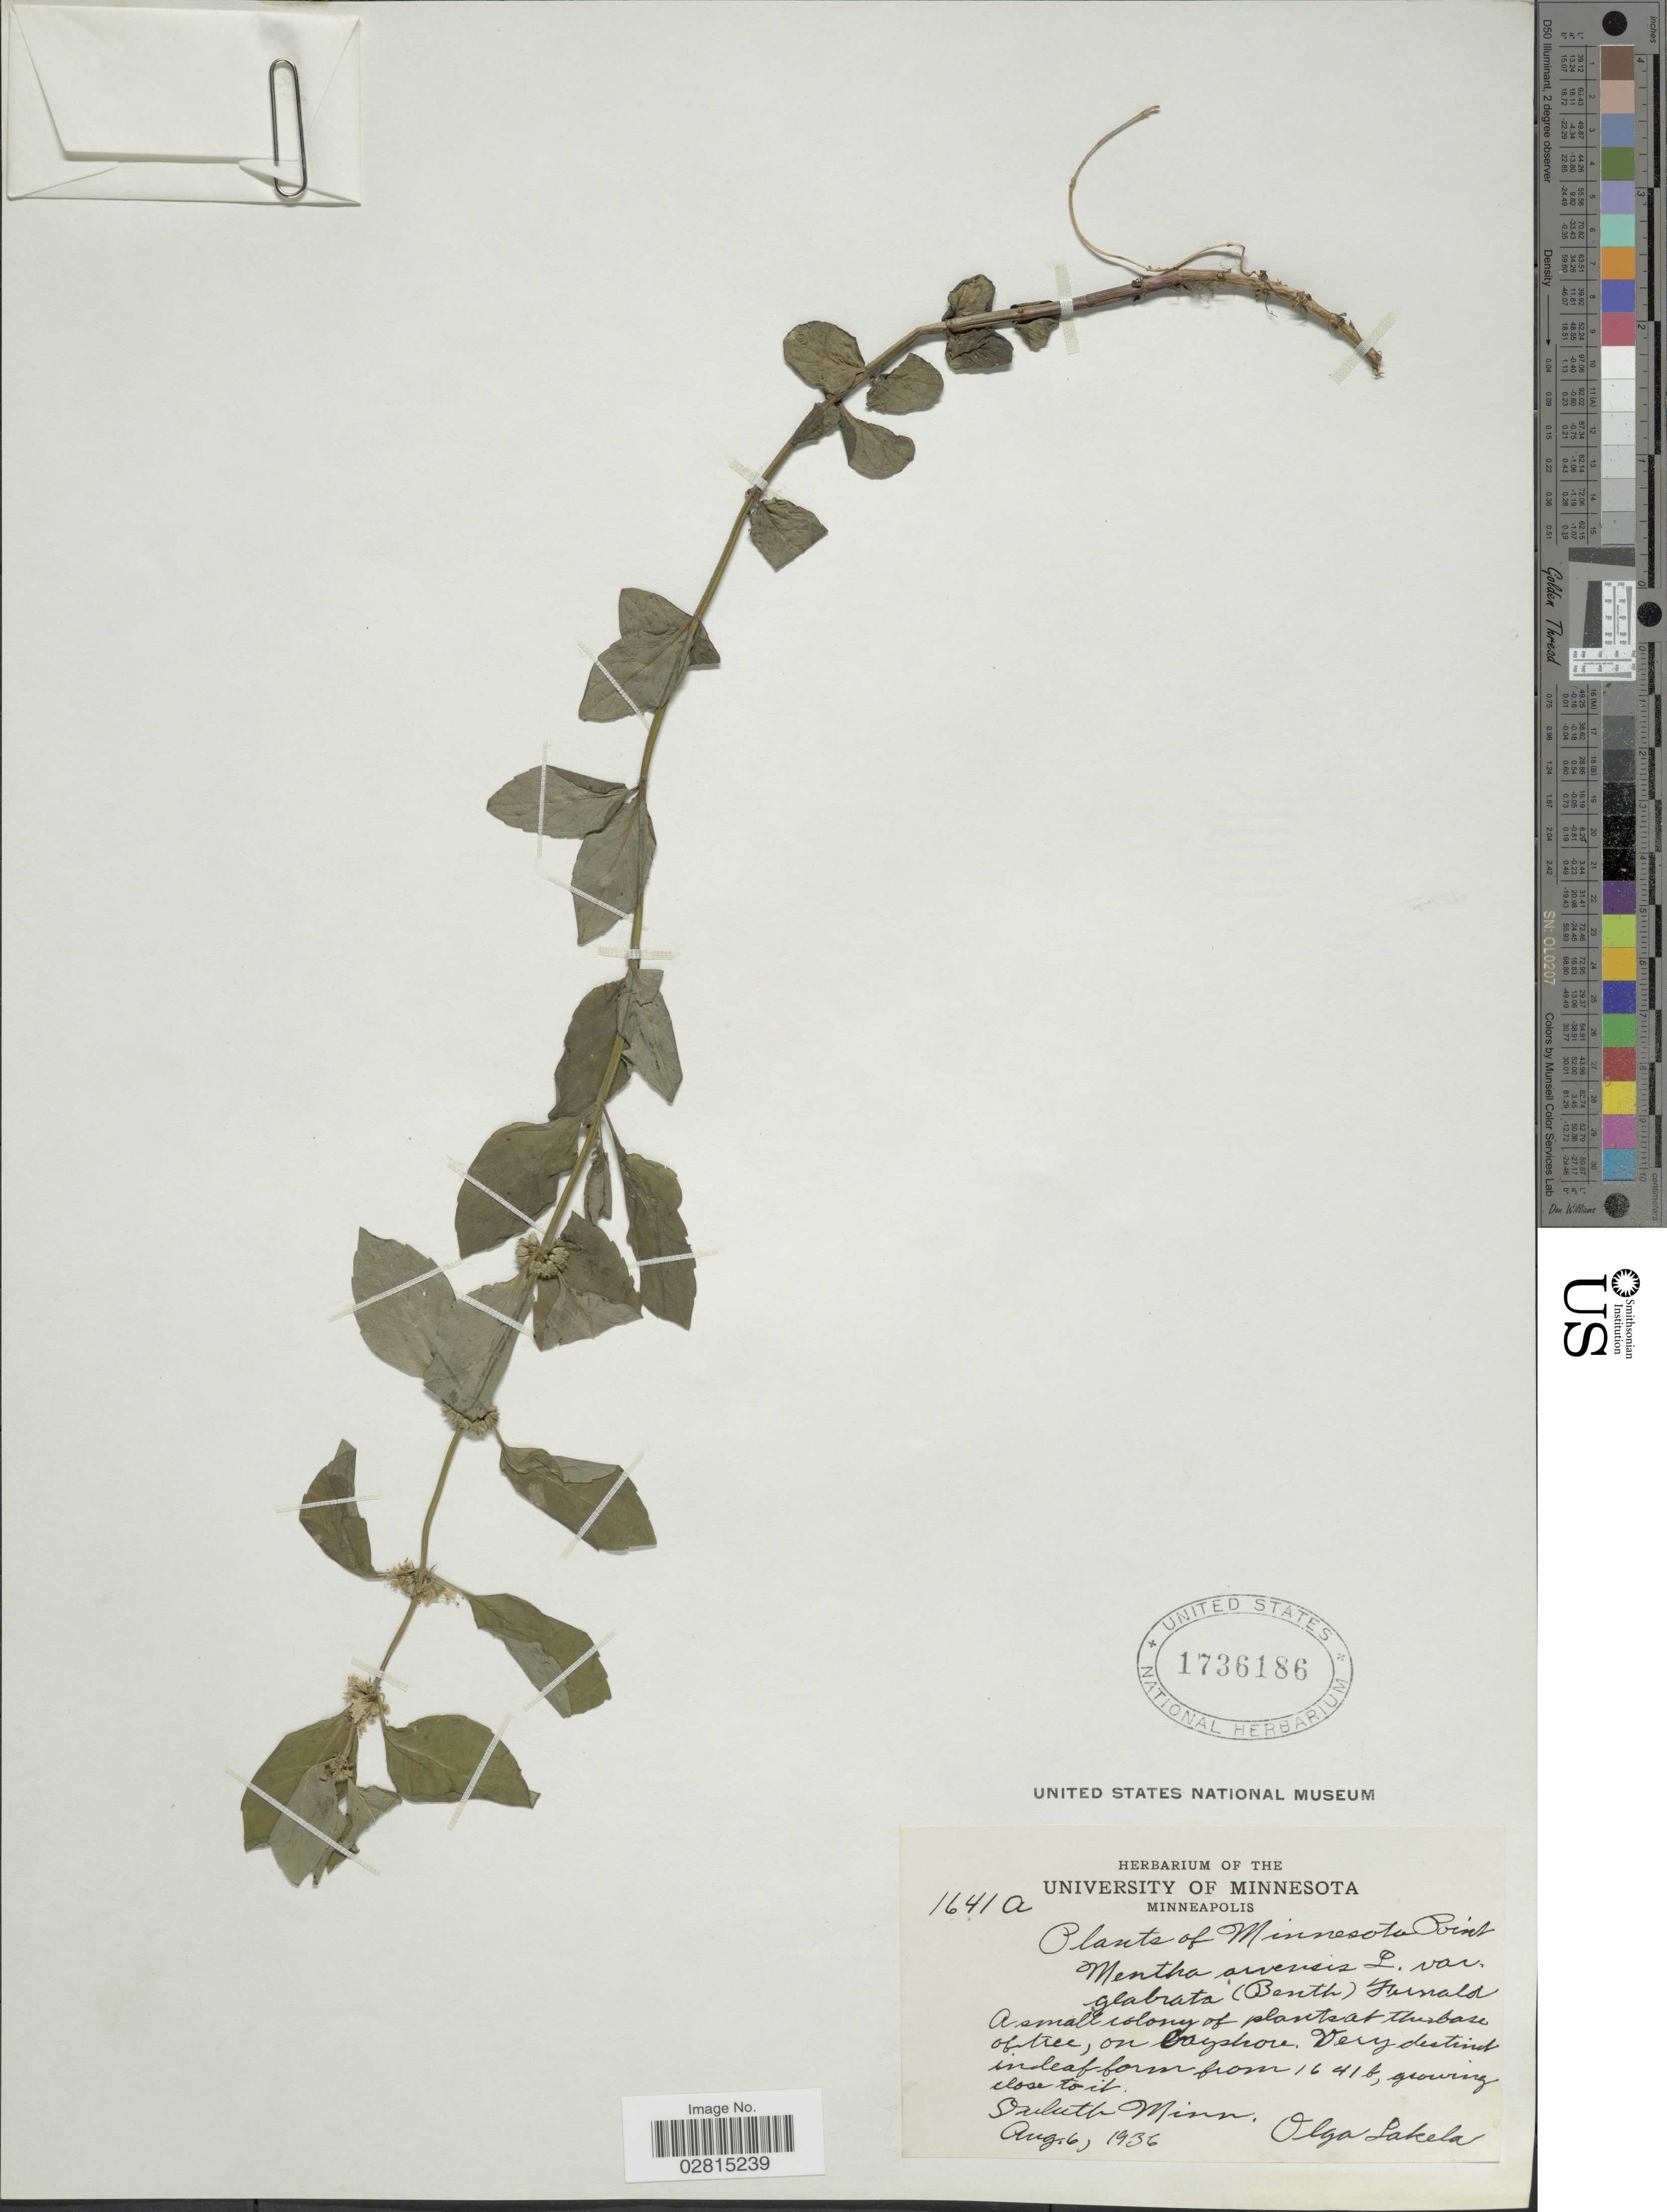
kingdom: Plantae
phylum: Tracheophyta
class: Magnoliopsida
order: Lamiales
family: Lamiaceae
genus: Mentha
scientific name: Mentha canadensis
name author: L.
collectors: O. K. Lakela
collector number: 1641a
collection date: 1936-08-06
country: United States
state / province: Minnesota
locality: Minnesota Point, Duluth, Minn.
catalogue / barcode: US 1736186